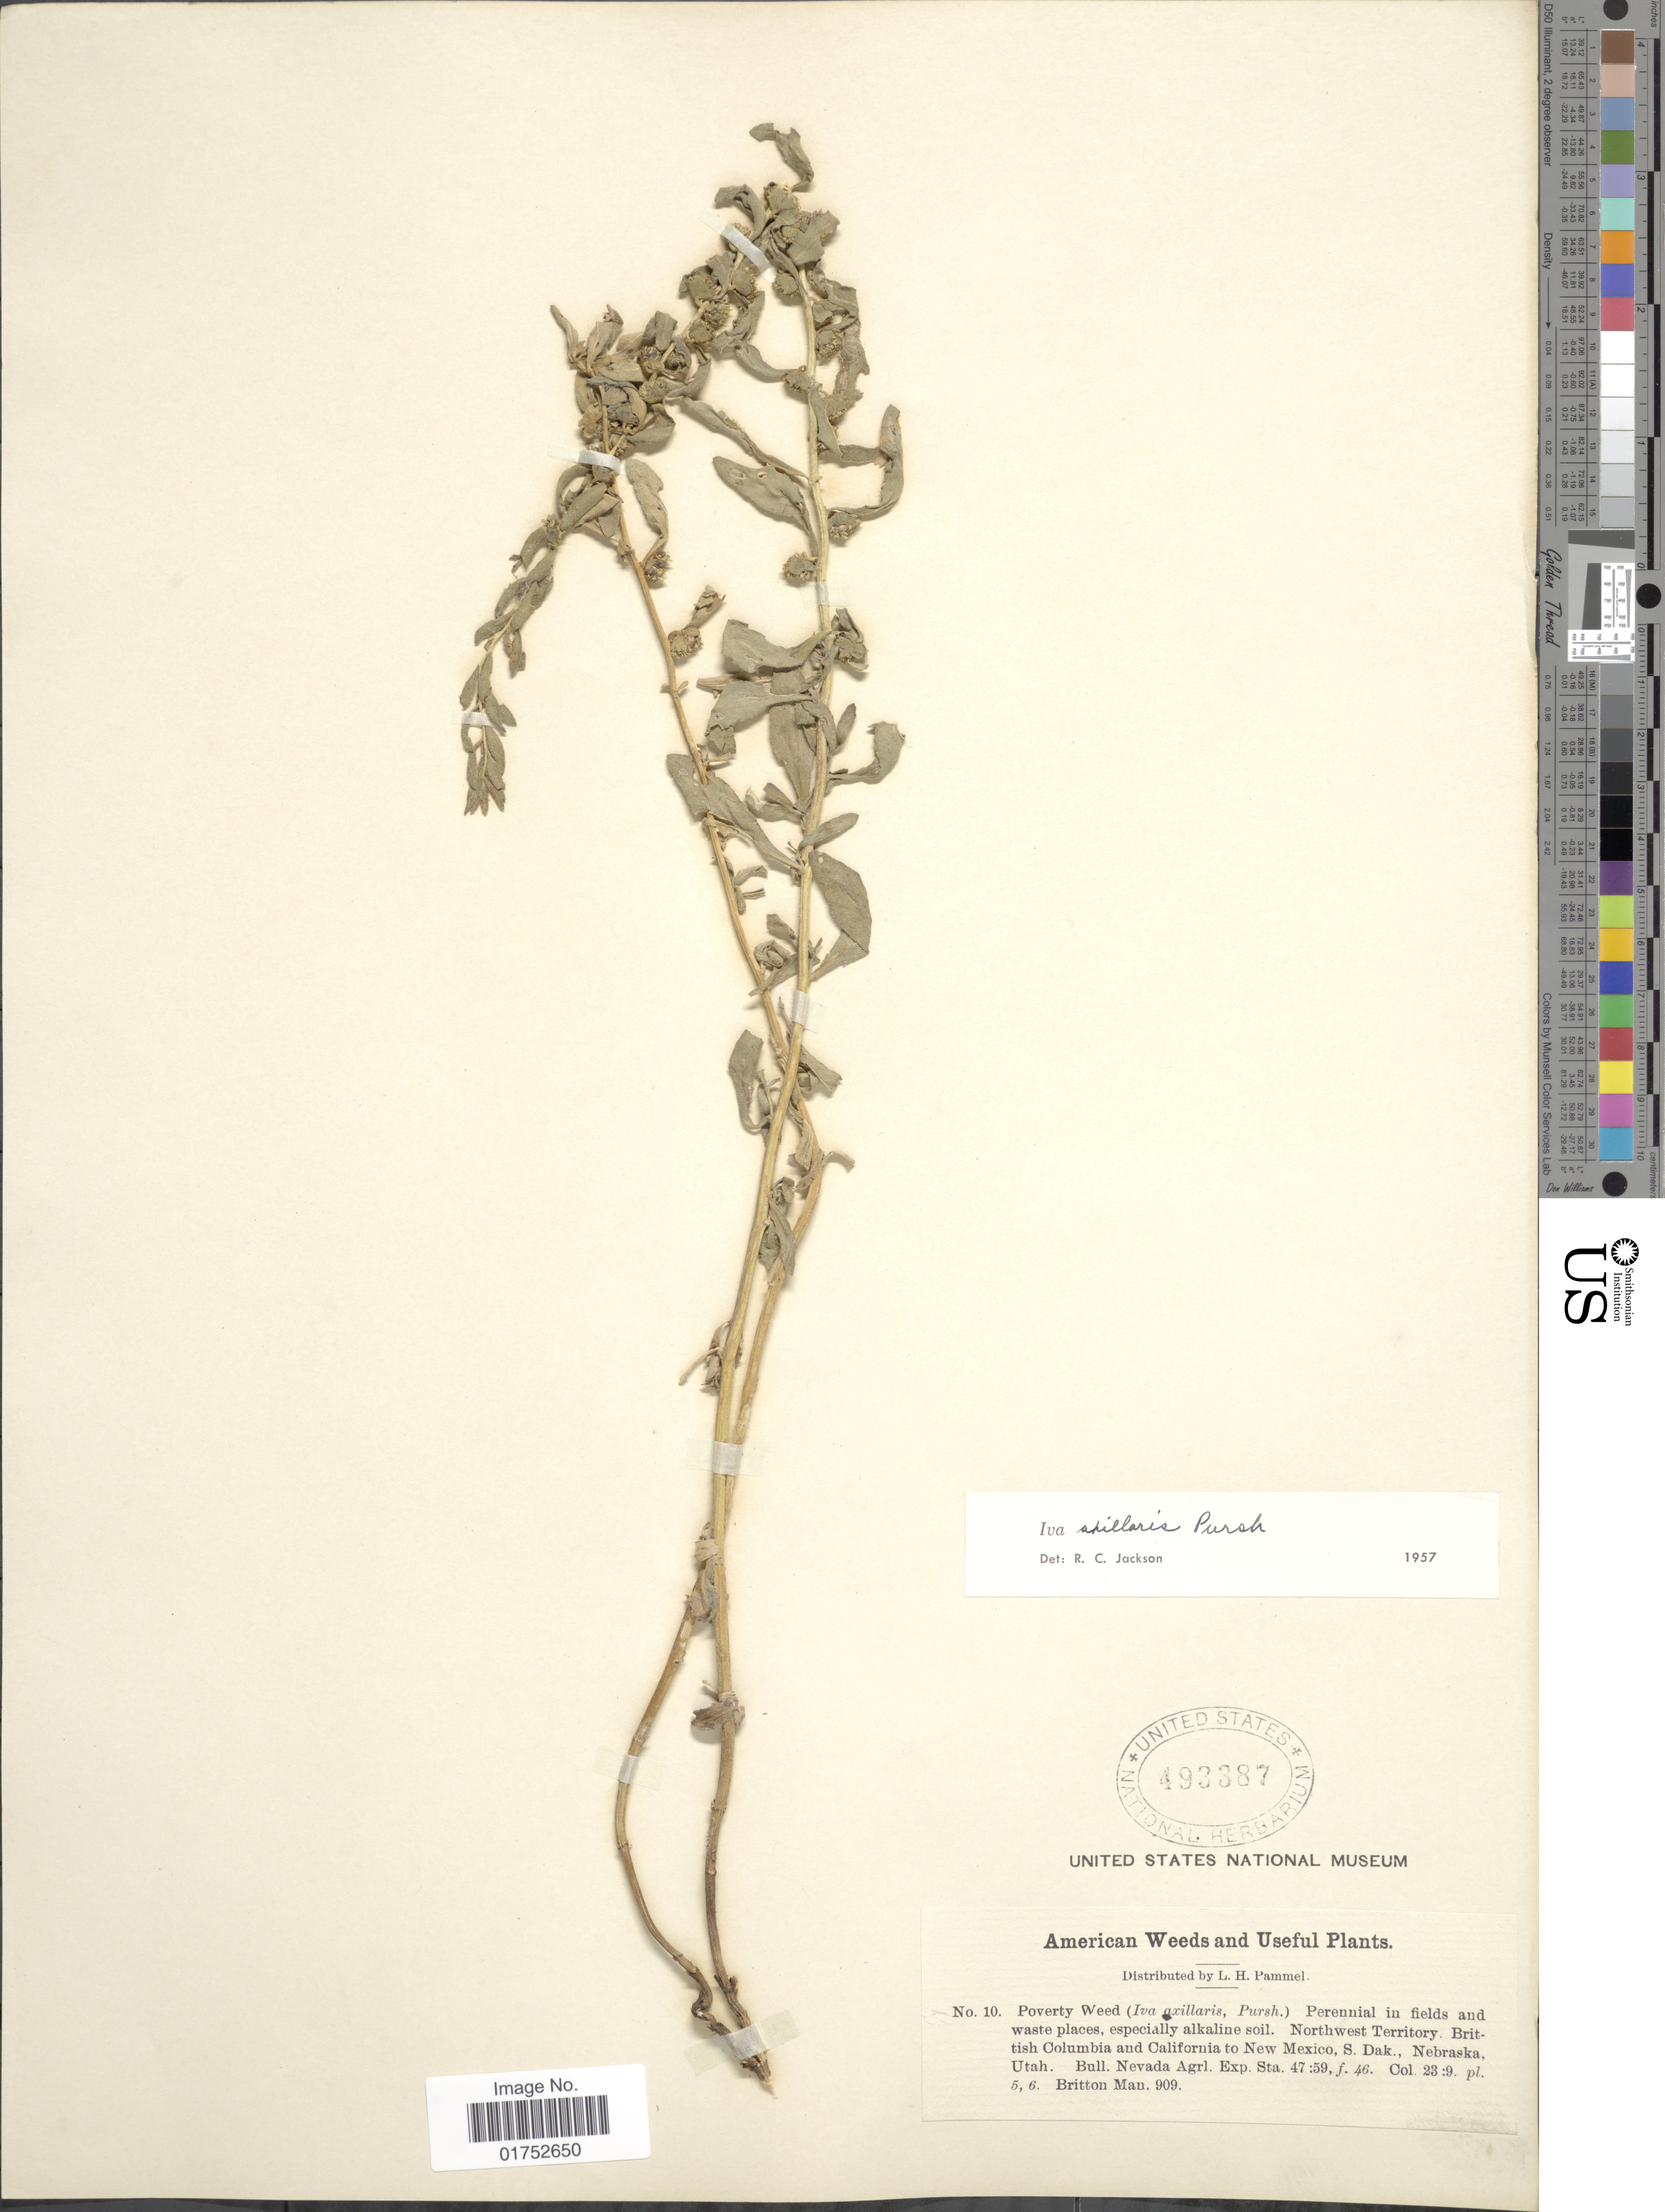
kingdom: Plantae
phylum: Tracheophyta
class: Magnoliopsida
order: Asterales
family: Asteraceae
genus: Iva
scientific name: Iva axillaris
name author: Pursh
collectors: L. Pammel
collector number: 10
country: United States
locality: America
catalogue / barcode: US 493387